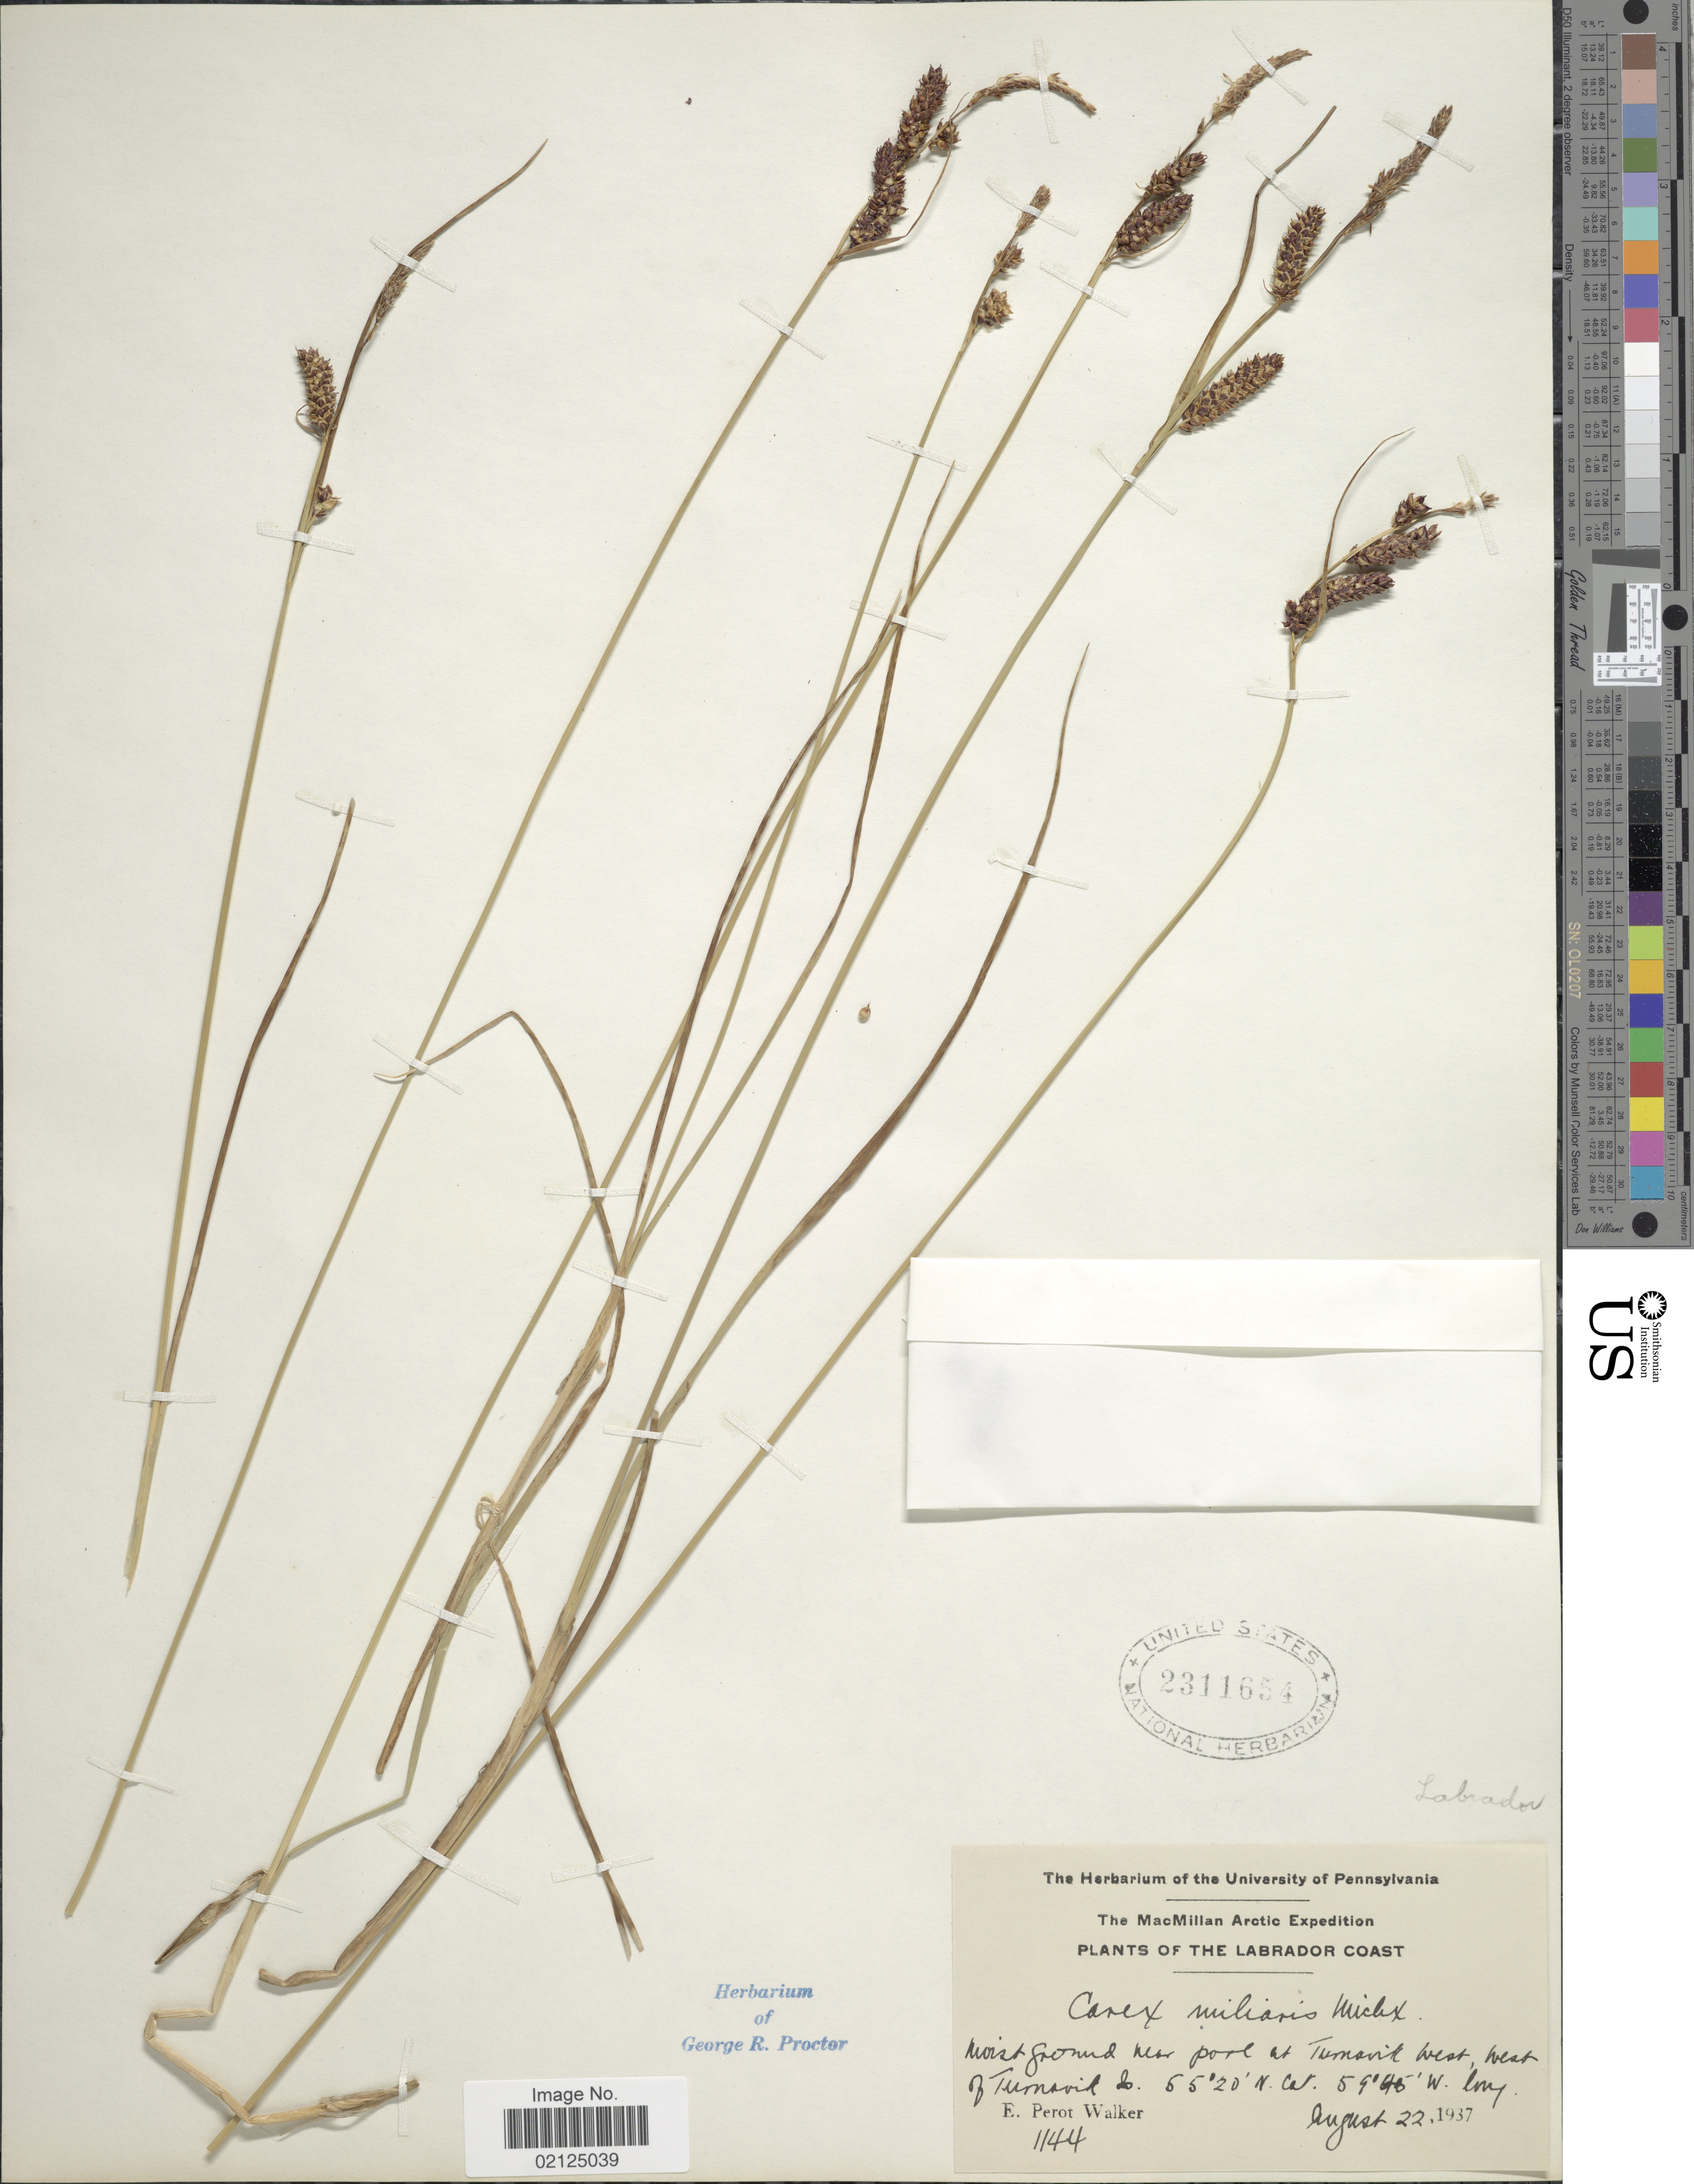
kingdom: Plantae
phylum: Tracheophyta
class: Liliopsida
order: Poales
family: Cyperaceae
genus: Carex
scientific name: Carex miliaris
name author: Michx.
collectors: E. P. Walker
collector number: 1144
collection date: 1937-08-22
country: Canada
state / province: Newfoundland and Labrador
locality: Labrador Coast, Near pool at Turnavik West, west of Turnavik Is.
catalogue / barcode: US 2311654